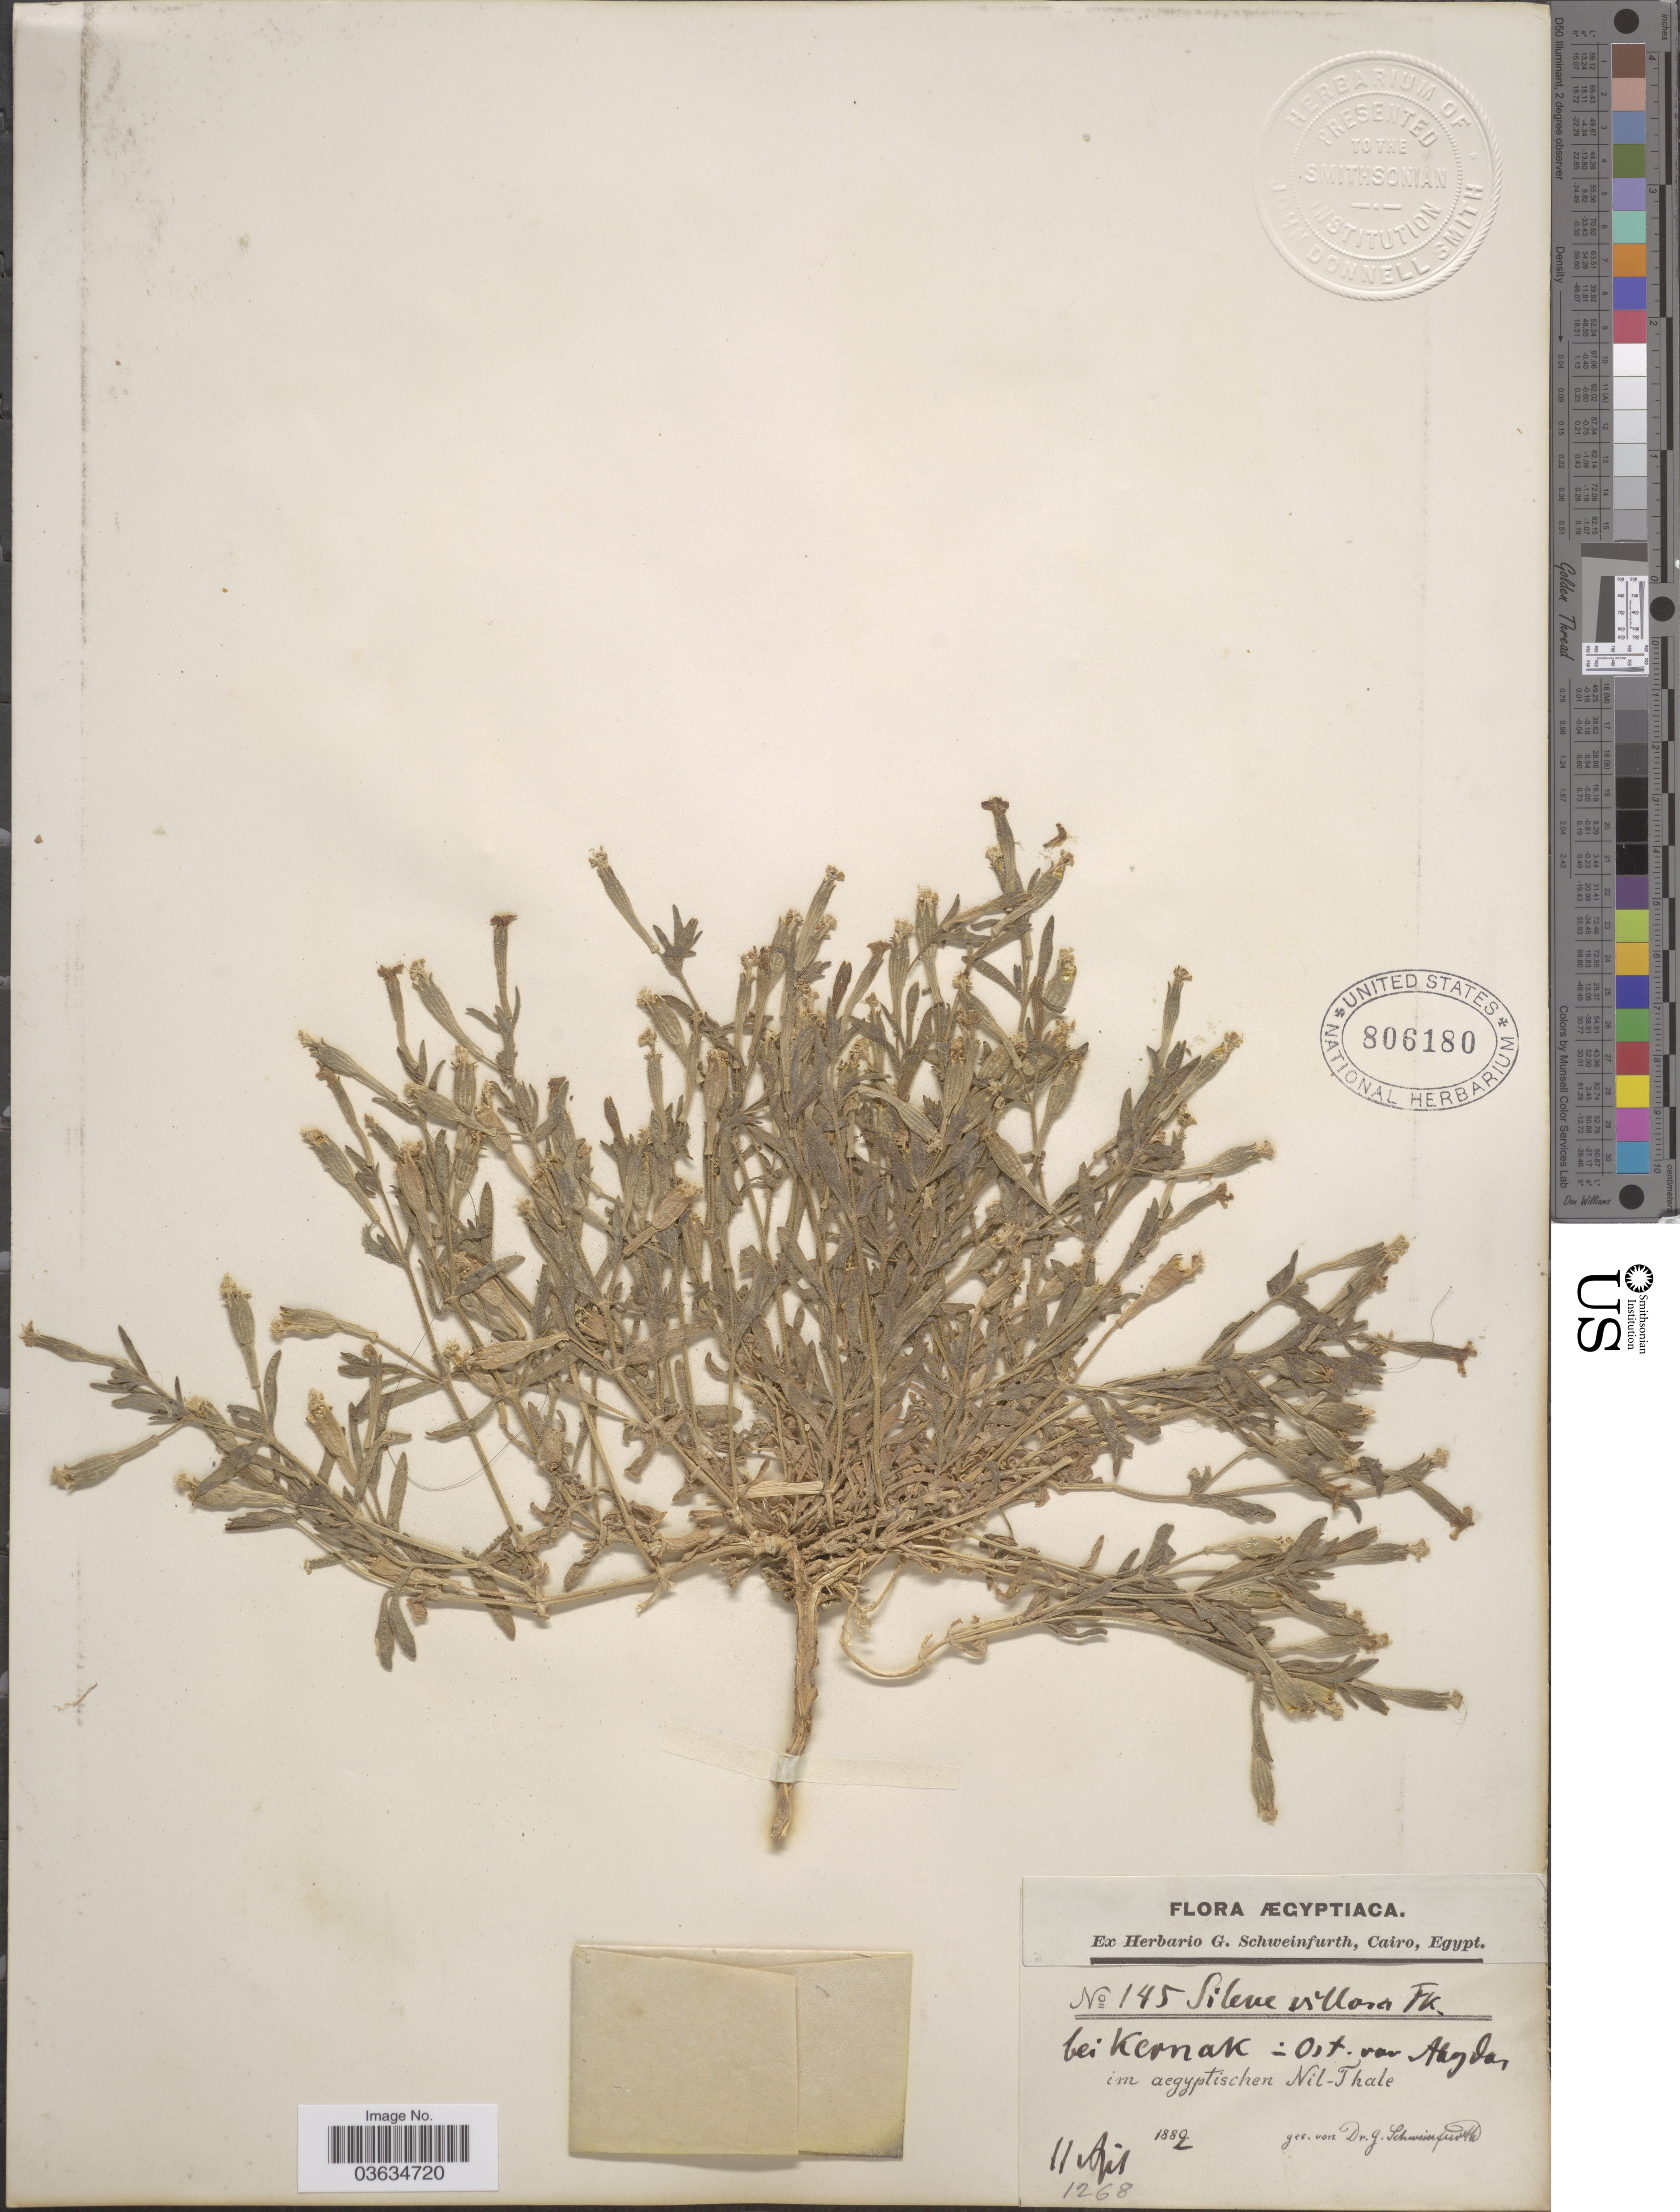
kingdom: Plantae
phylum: Tracheophyta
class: Magnoliopsida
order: Caryophyllales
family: Caryophyllaceae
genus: Silene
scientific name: Silene sp.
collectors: G. A. Schweinfurth (herbarium)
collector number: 145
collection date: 1882-04-11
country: Egypt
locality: Ægyptiaca. Bei Kernak. Im aegyptischen Nil-Thale.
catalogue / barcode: US 806180